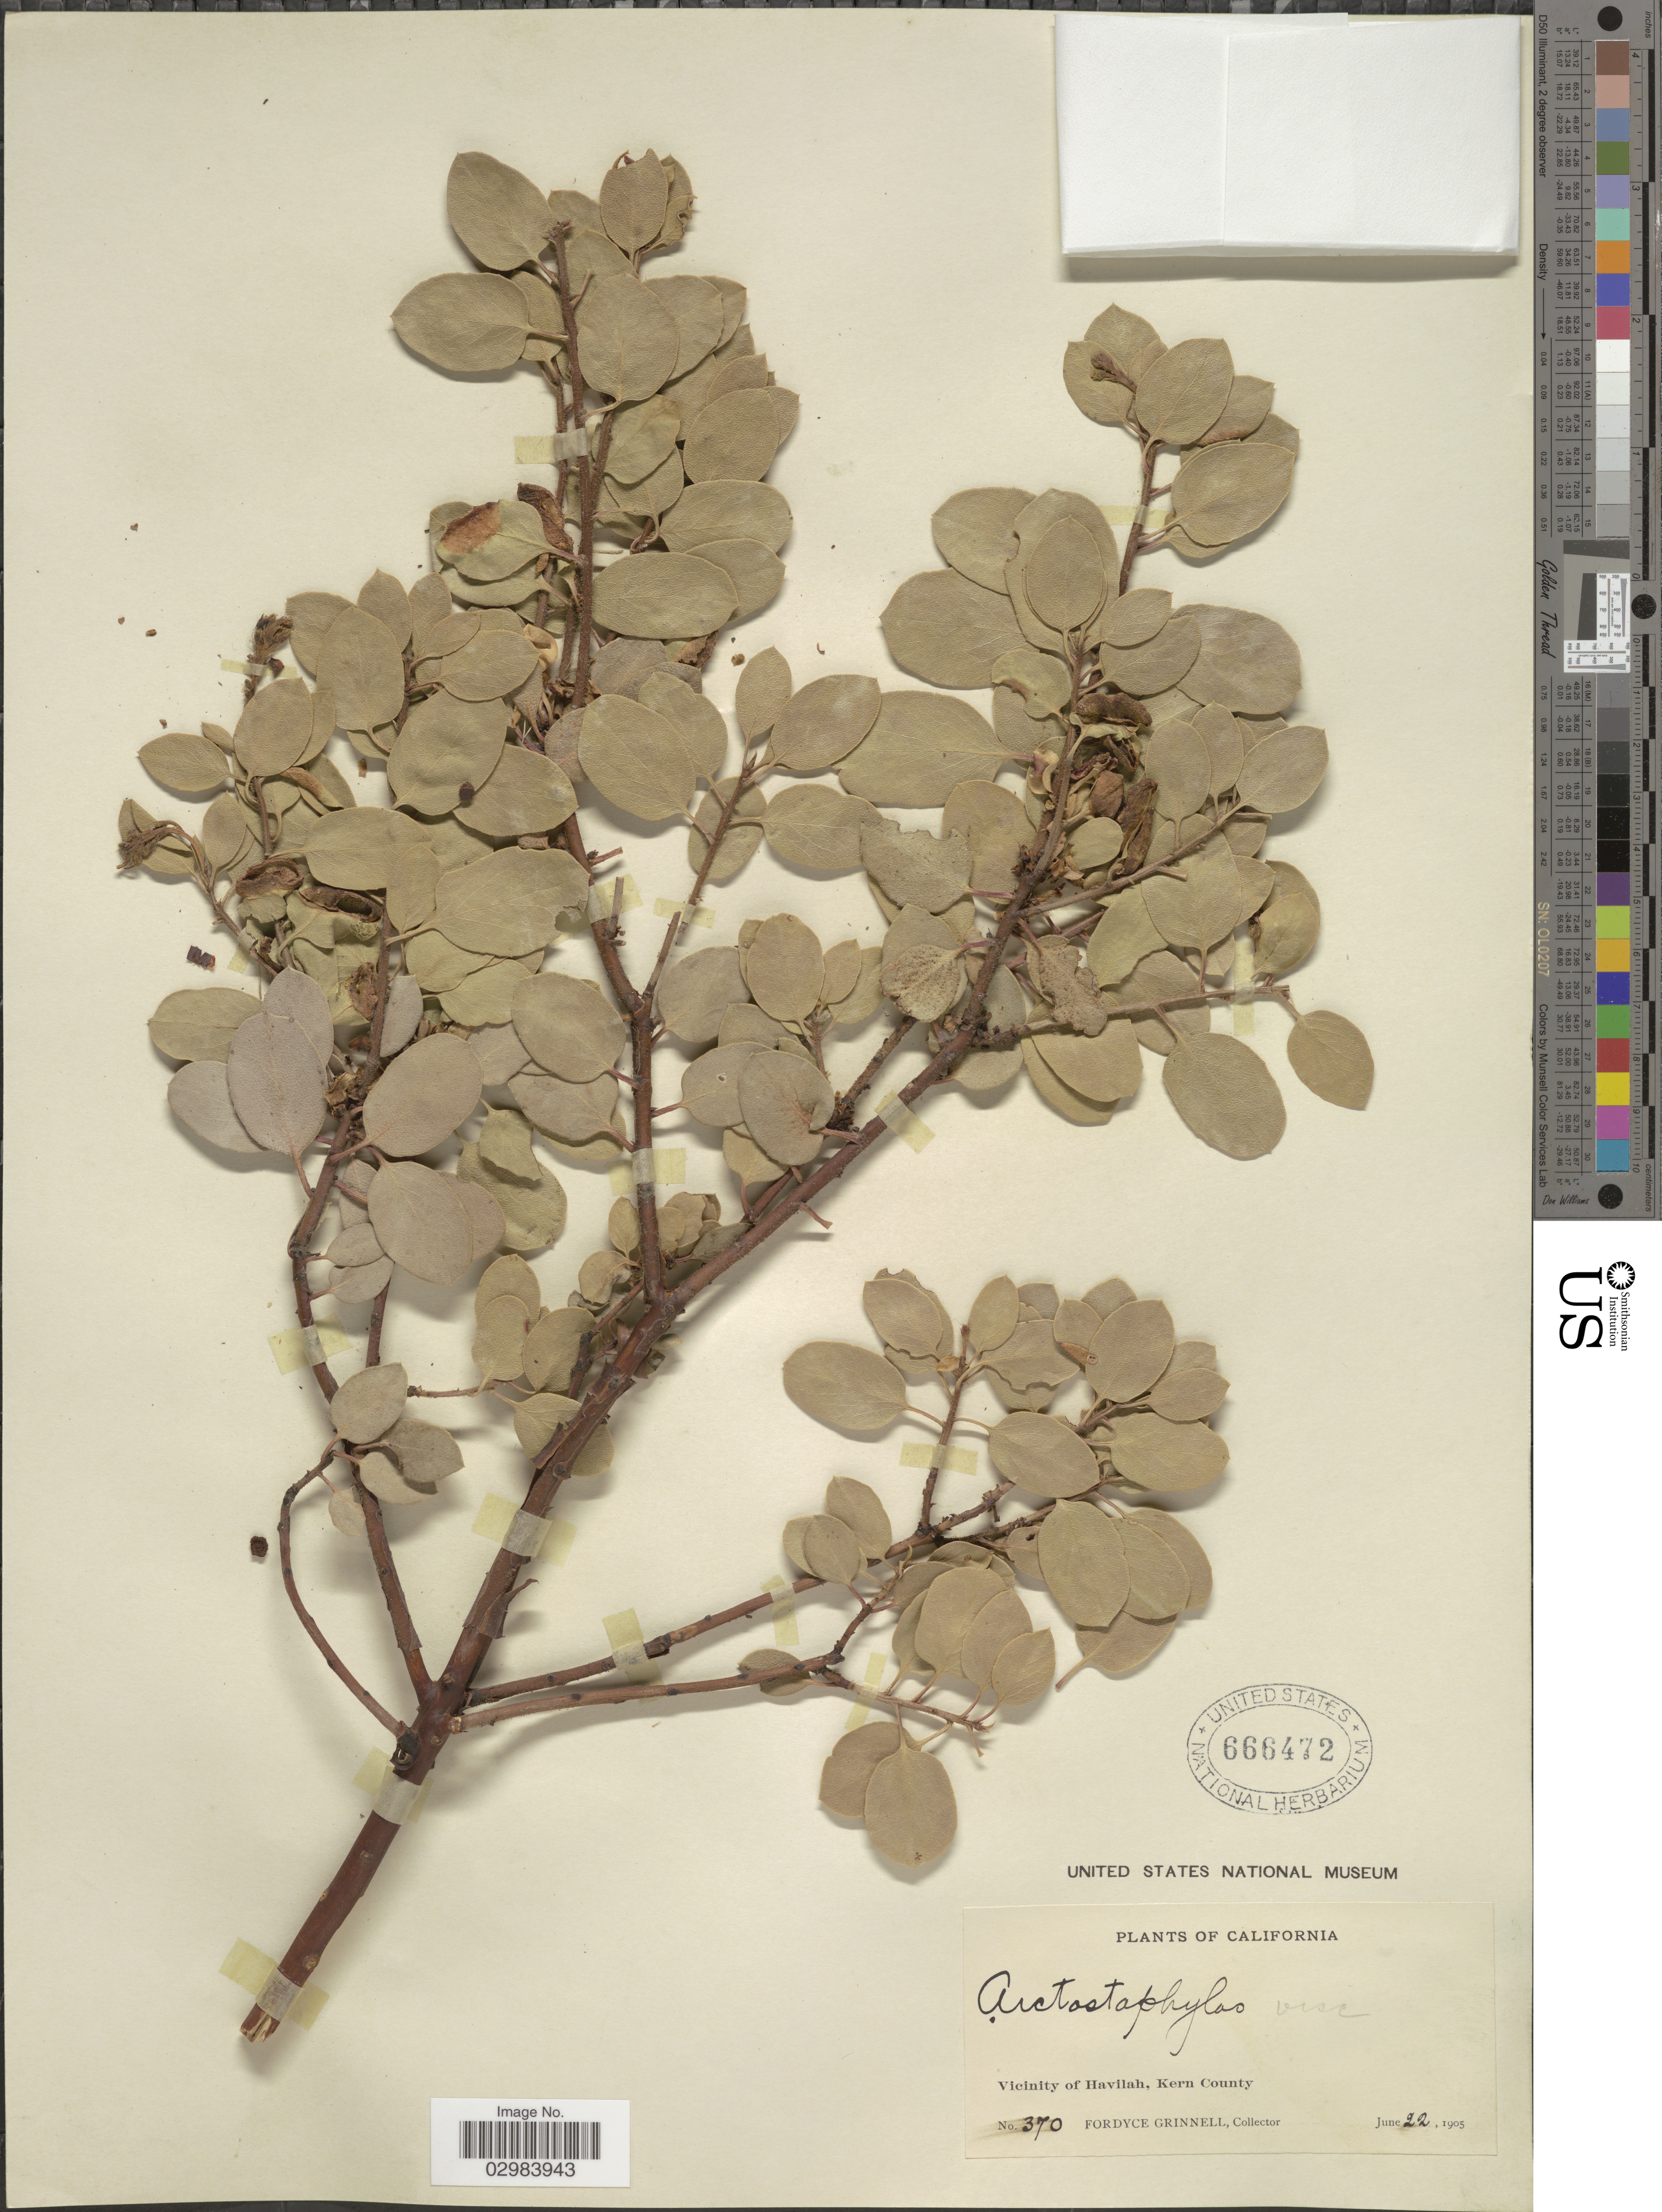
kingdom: Plantae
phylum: Tracheophyta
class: Magnoliopsida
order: Ericales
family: Ericaceae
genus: Arctostaphylos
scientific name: Arctostaphylos glauca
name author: Lindl.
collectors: F. Grinnell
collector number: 370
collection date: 1905-06-22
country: United States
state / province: California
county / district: Kern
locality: Vicinity of Havilah, Kern County.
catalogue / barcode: US 666472